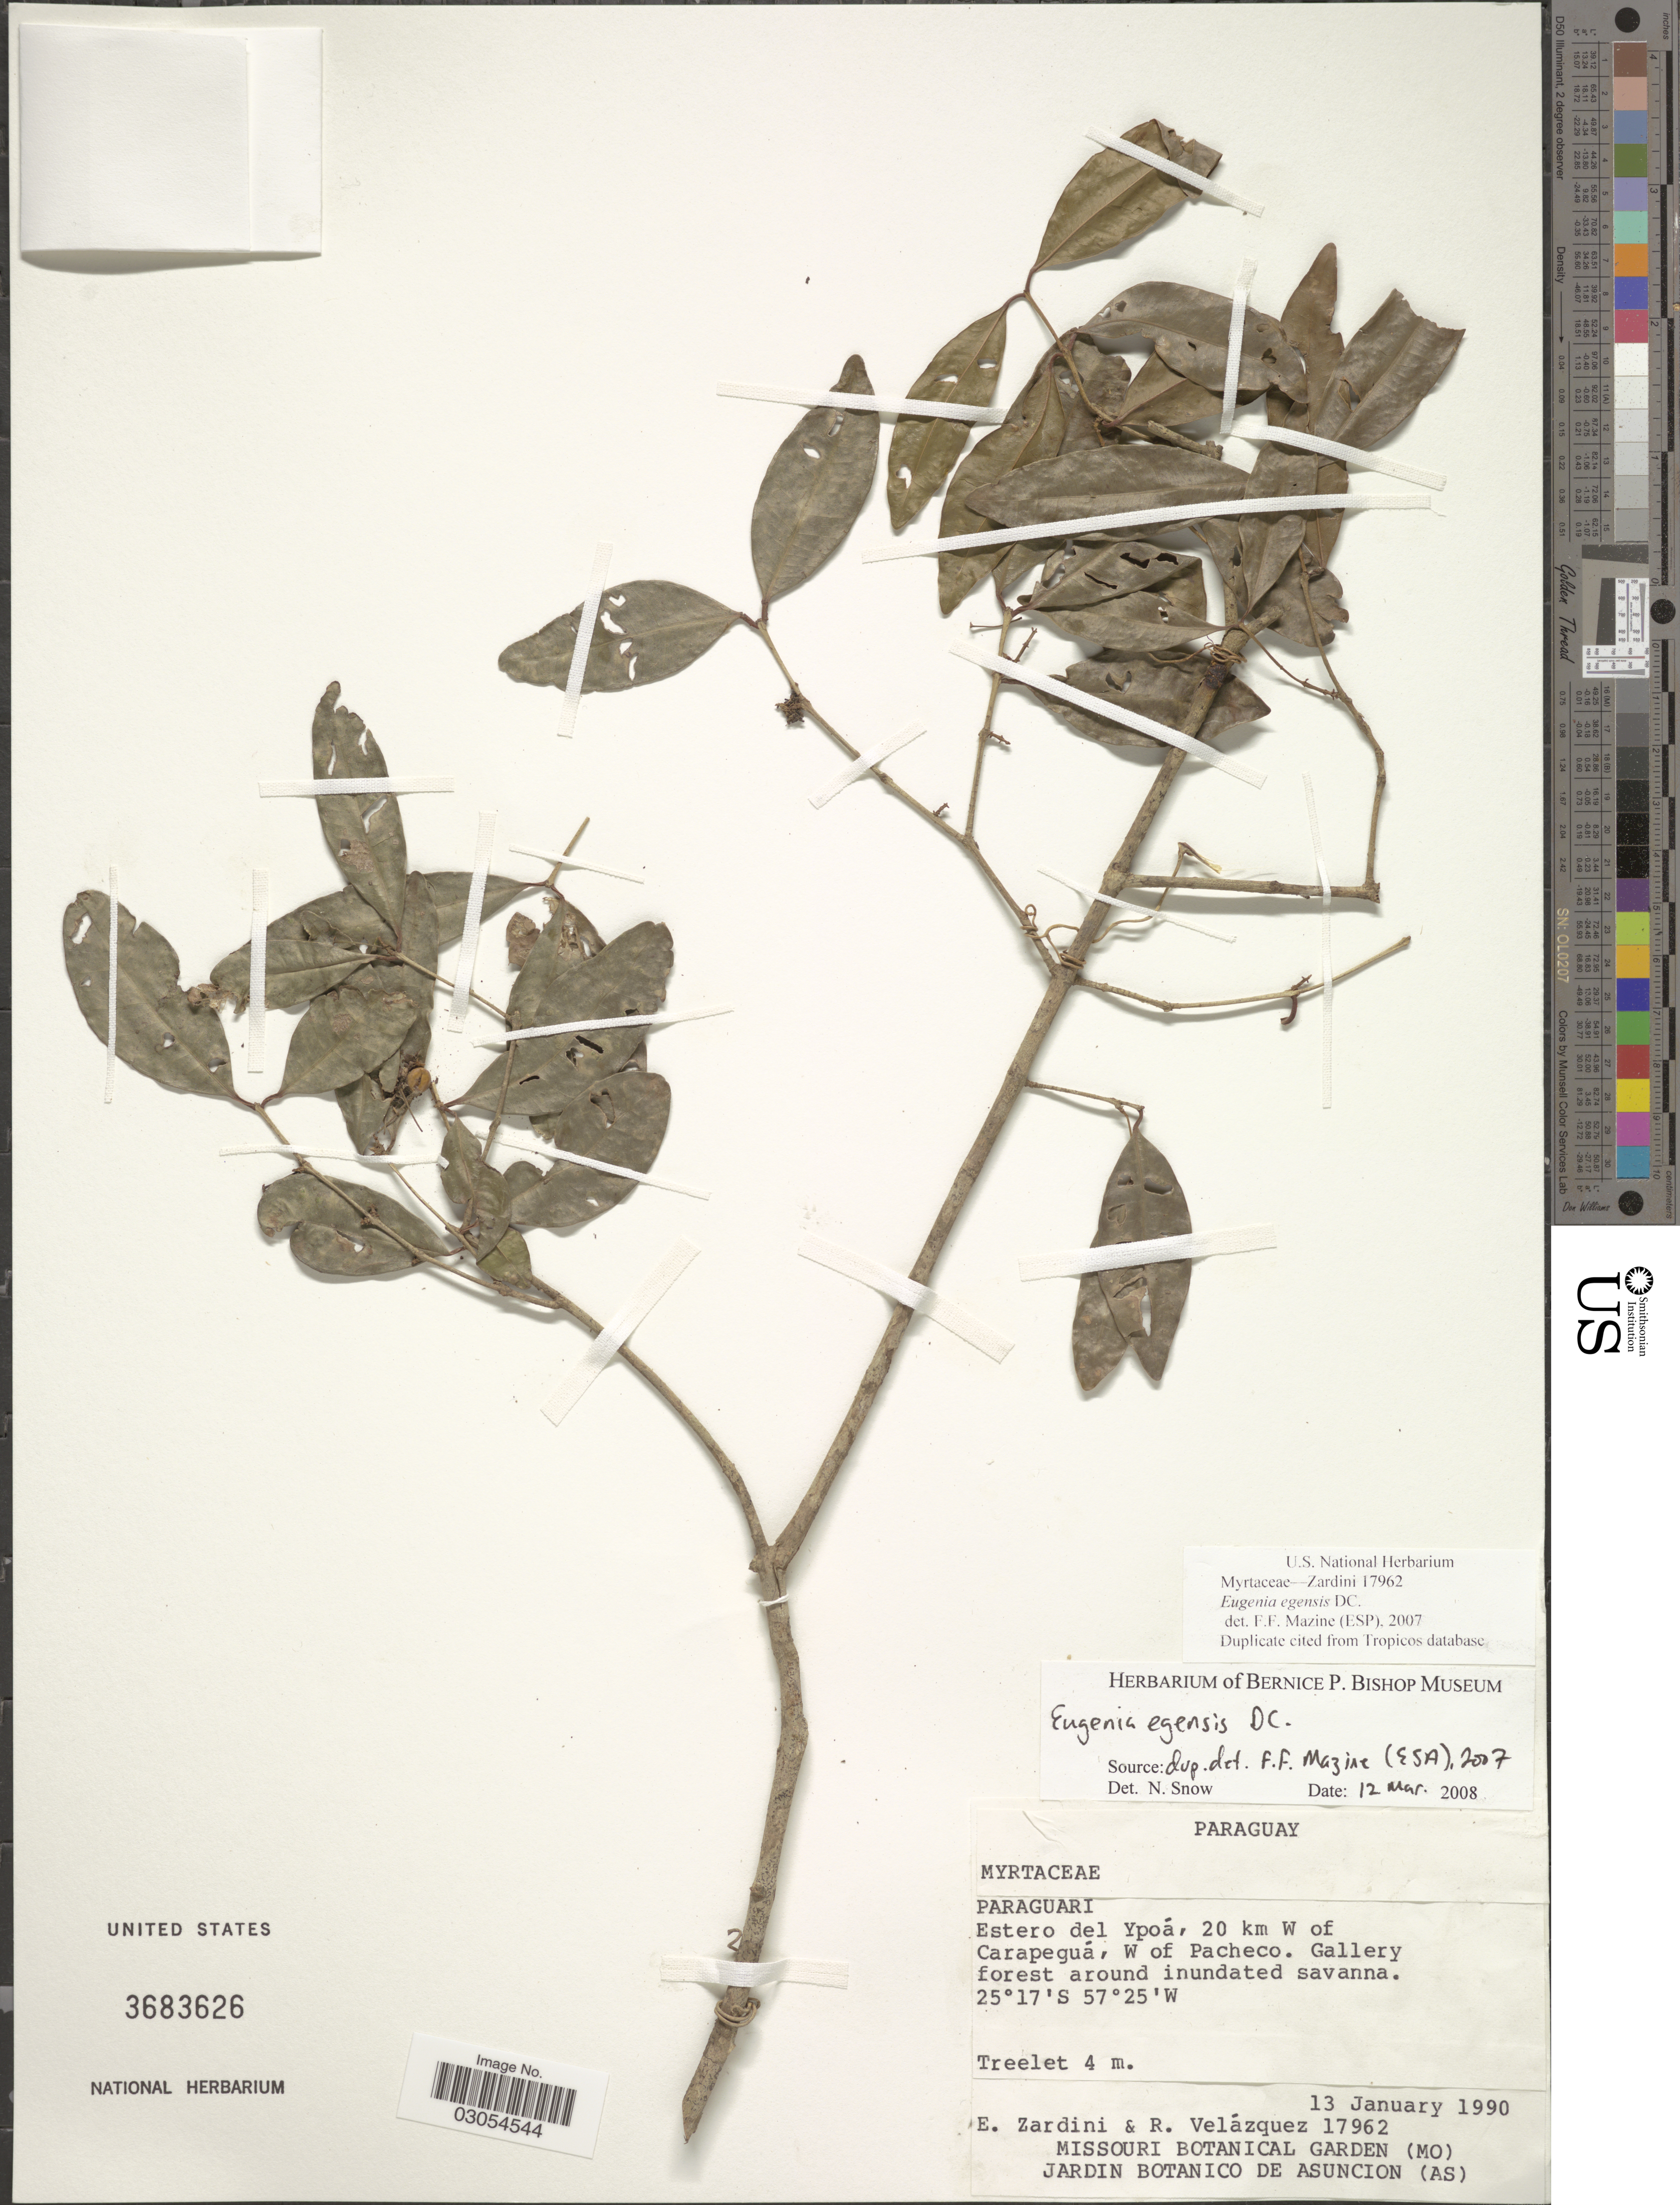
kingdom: Plantae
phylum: Tracheophyta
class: Magnoliopsida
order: Myrtales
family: Myrtaceae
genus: Eugenia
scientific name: Eugenia egensis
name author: DC.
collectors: E. Zardini & R. Velázquez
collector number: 17962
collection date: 1990-01-13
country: Paraguay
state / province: Paraguari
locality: Estero del Ypoá, 20 km W of Carapeguá, W of Pacheco. Gallery forest around inundated savanna.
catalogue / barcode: US 3683626